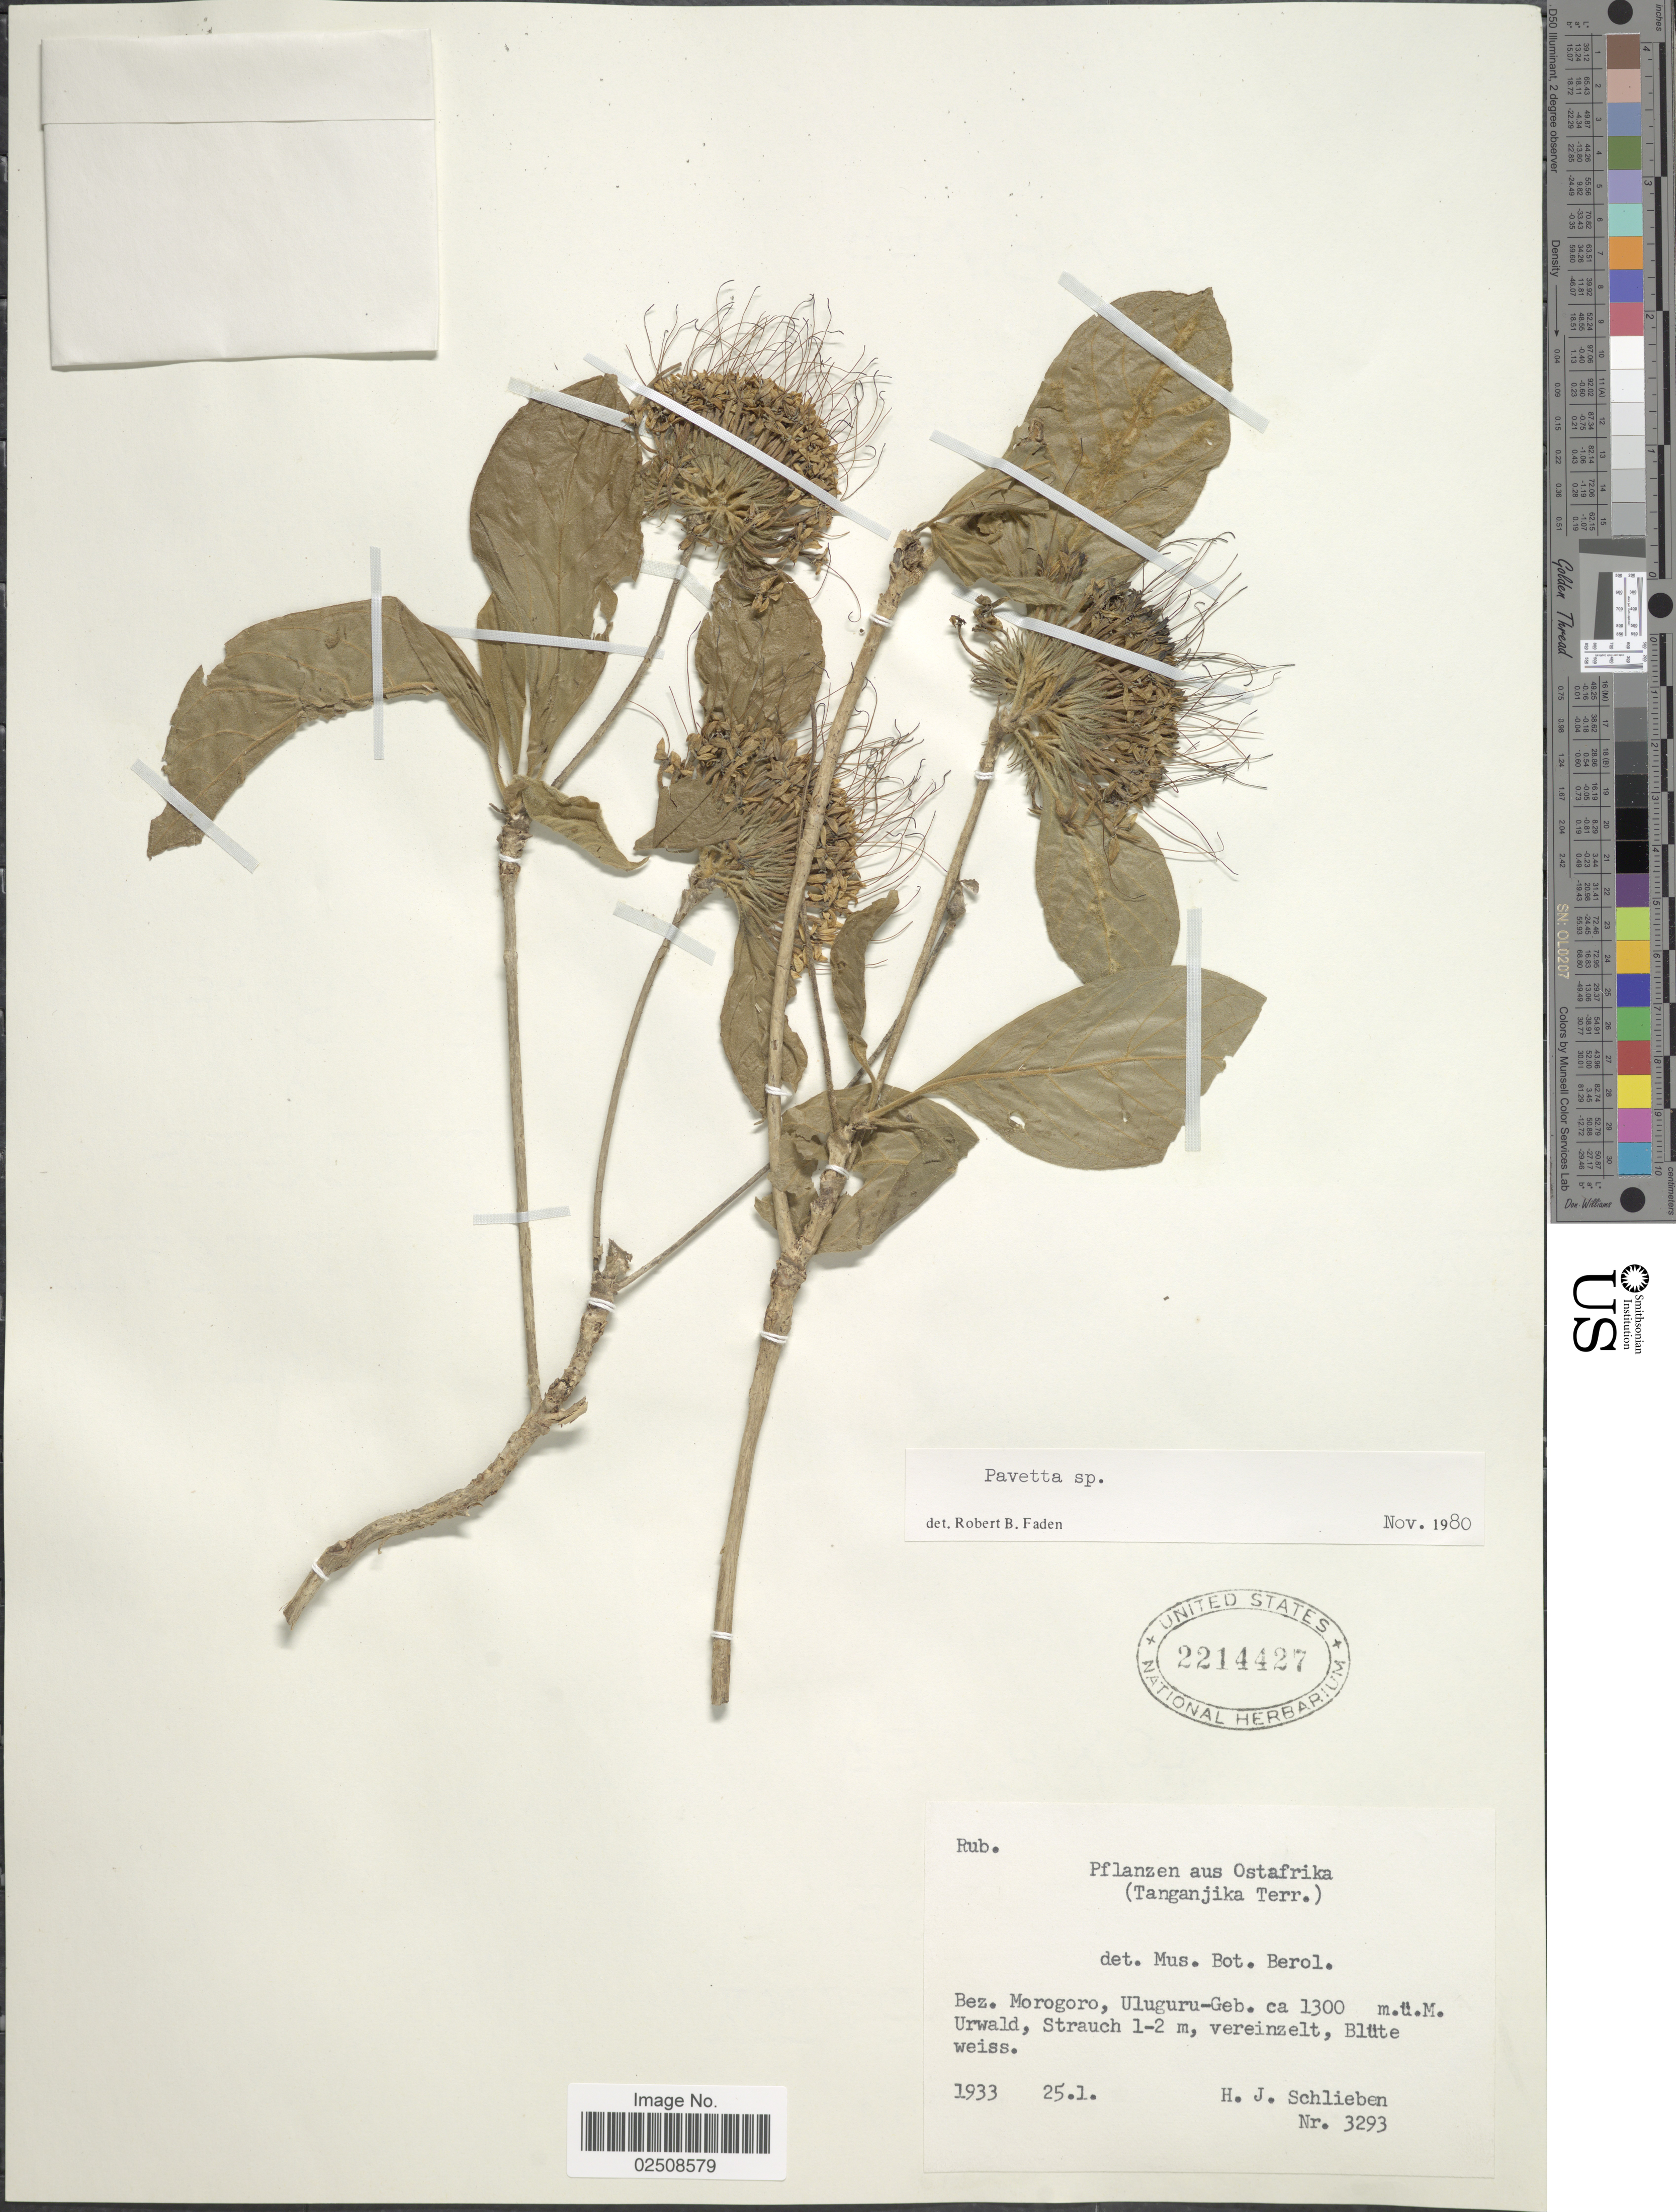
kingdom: Plantae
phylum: Tracheophyta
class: Magnoliopsida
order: Gentianales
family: Rubiaceae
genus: Pavetta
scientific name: Pavetta sp.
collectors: H. J. Schlieben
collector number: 3293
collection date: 1933-01-25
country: Tanzania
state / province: Morogoro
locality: Ostafrika. (Tanganjika Terr.). Bez. Morogoro, Uluguru-Geb.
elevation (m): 1300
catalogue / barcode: US 2214427